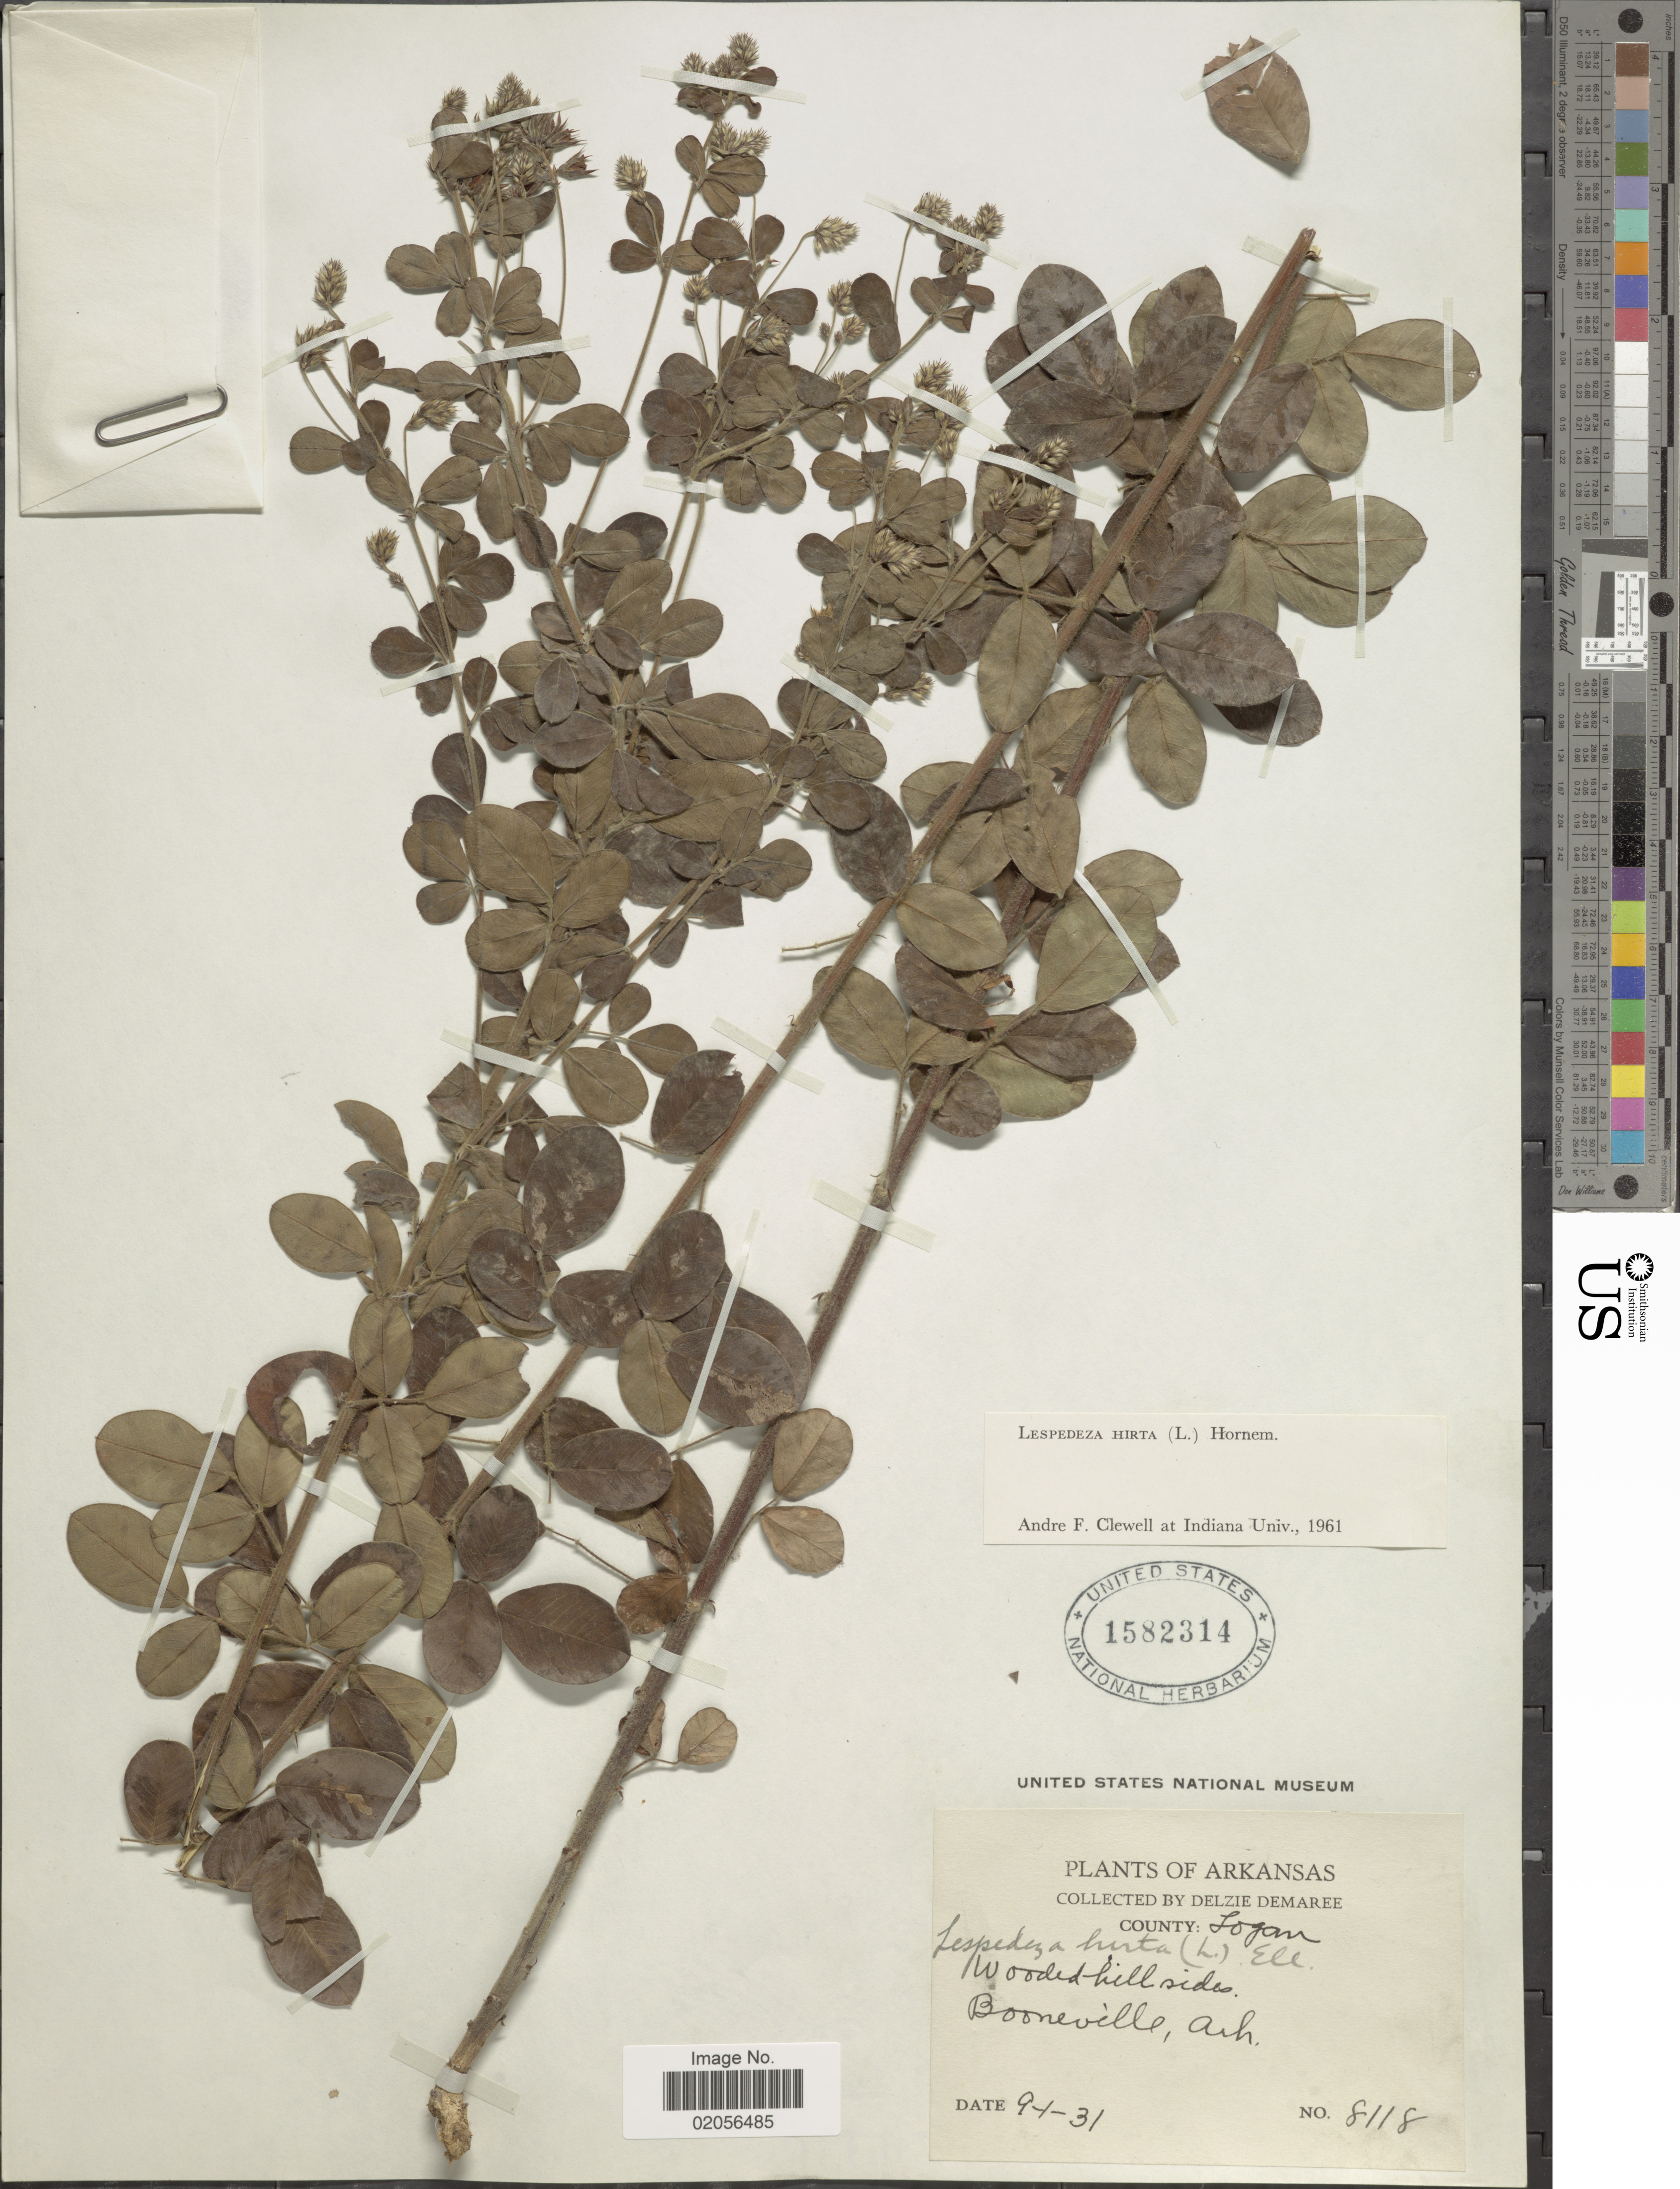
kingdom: Plantae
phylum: Tracheophyta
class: Magnoliopsida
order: Fabales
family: Fabaceae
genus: Lespedeza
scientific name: Lespedeza hirta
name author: (L.) Hornem.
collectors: D. Demaree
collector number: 8118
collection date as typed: Transcribed d/m/y: 1/9/31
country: United States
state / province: Arkansas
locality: County: Logan, Wooded hillsides Booneville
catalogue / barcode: US 1582314